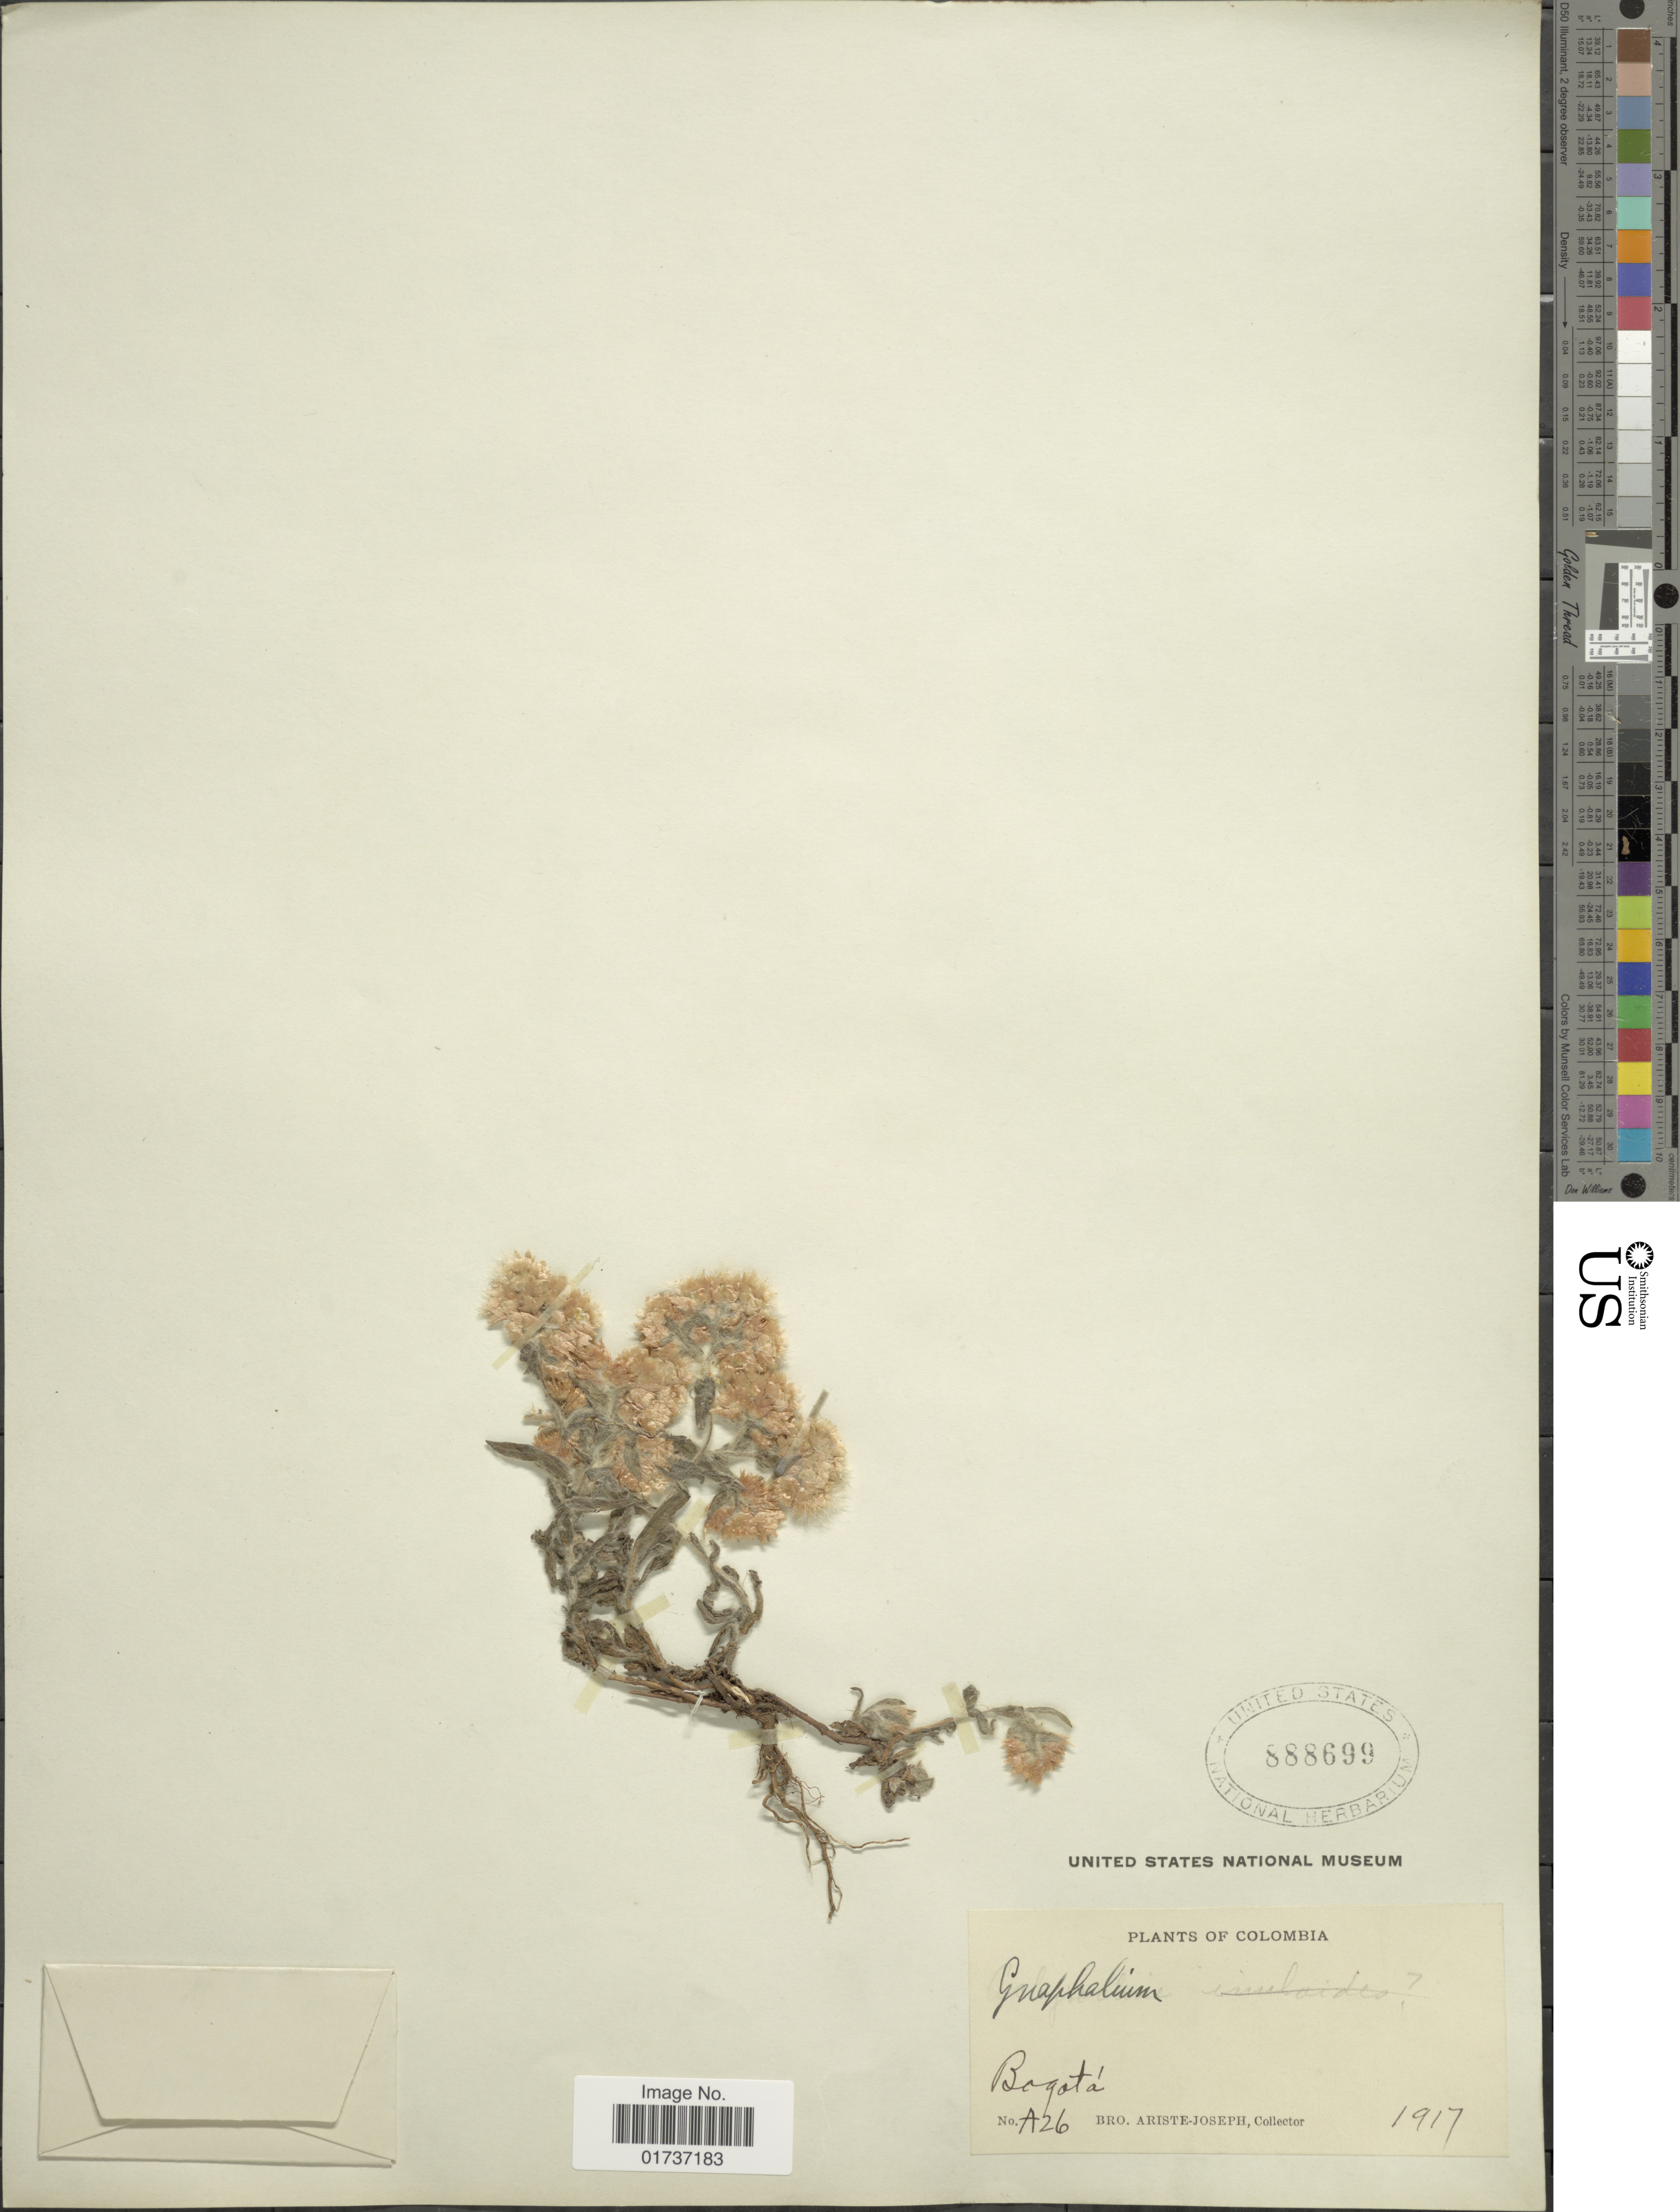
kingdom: Plantae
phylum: Tracheophyta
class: Magnoliopsida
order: Asterales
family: Asteraceae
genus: Gnaphalium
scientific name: Gnaphalium sp.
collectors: Bro. Ariste-Joseph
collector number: A26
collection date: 1917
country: Colombia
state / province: Bogota D.C.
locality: Bogotá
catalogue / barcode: US 888699